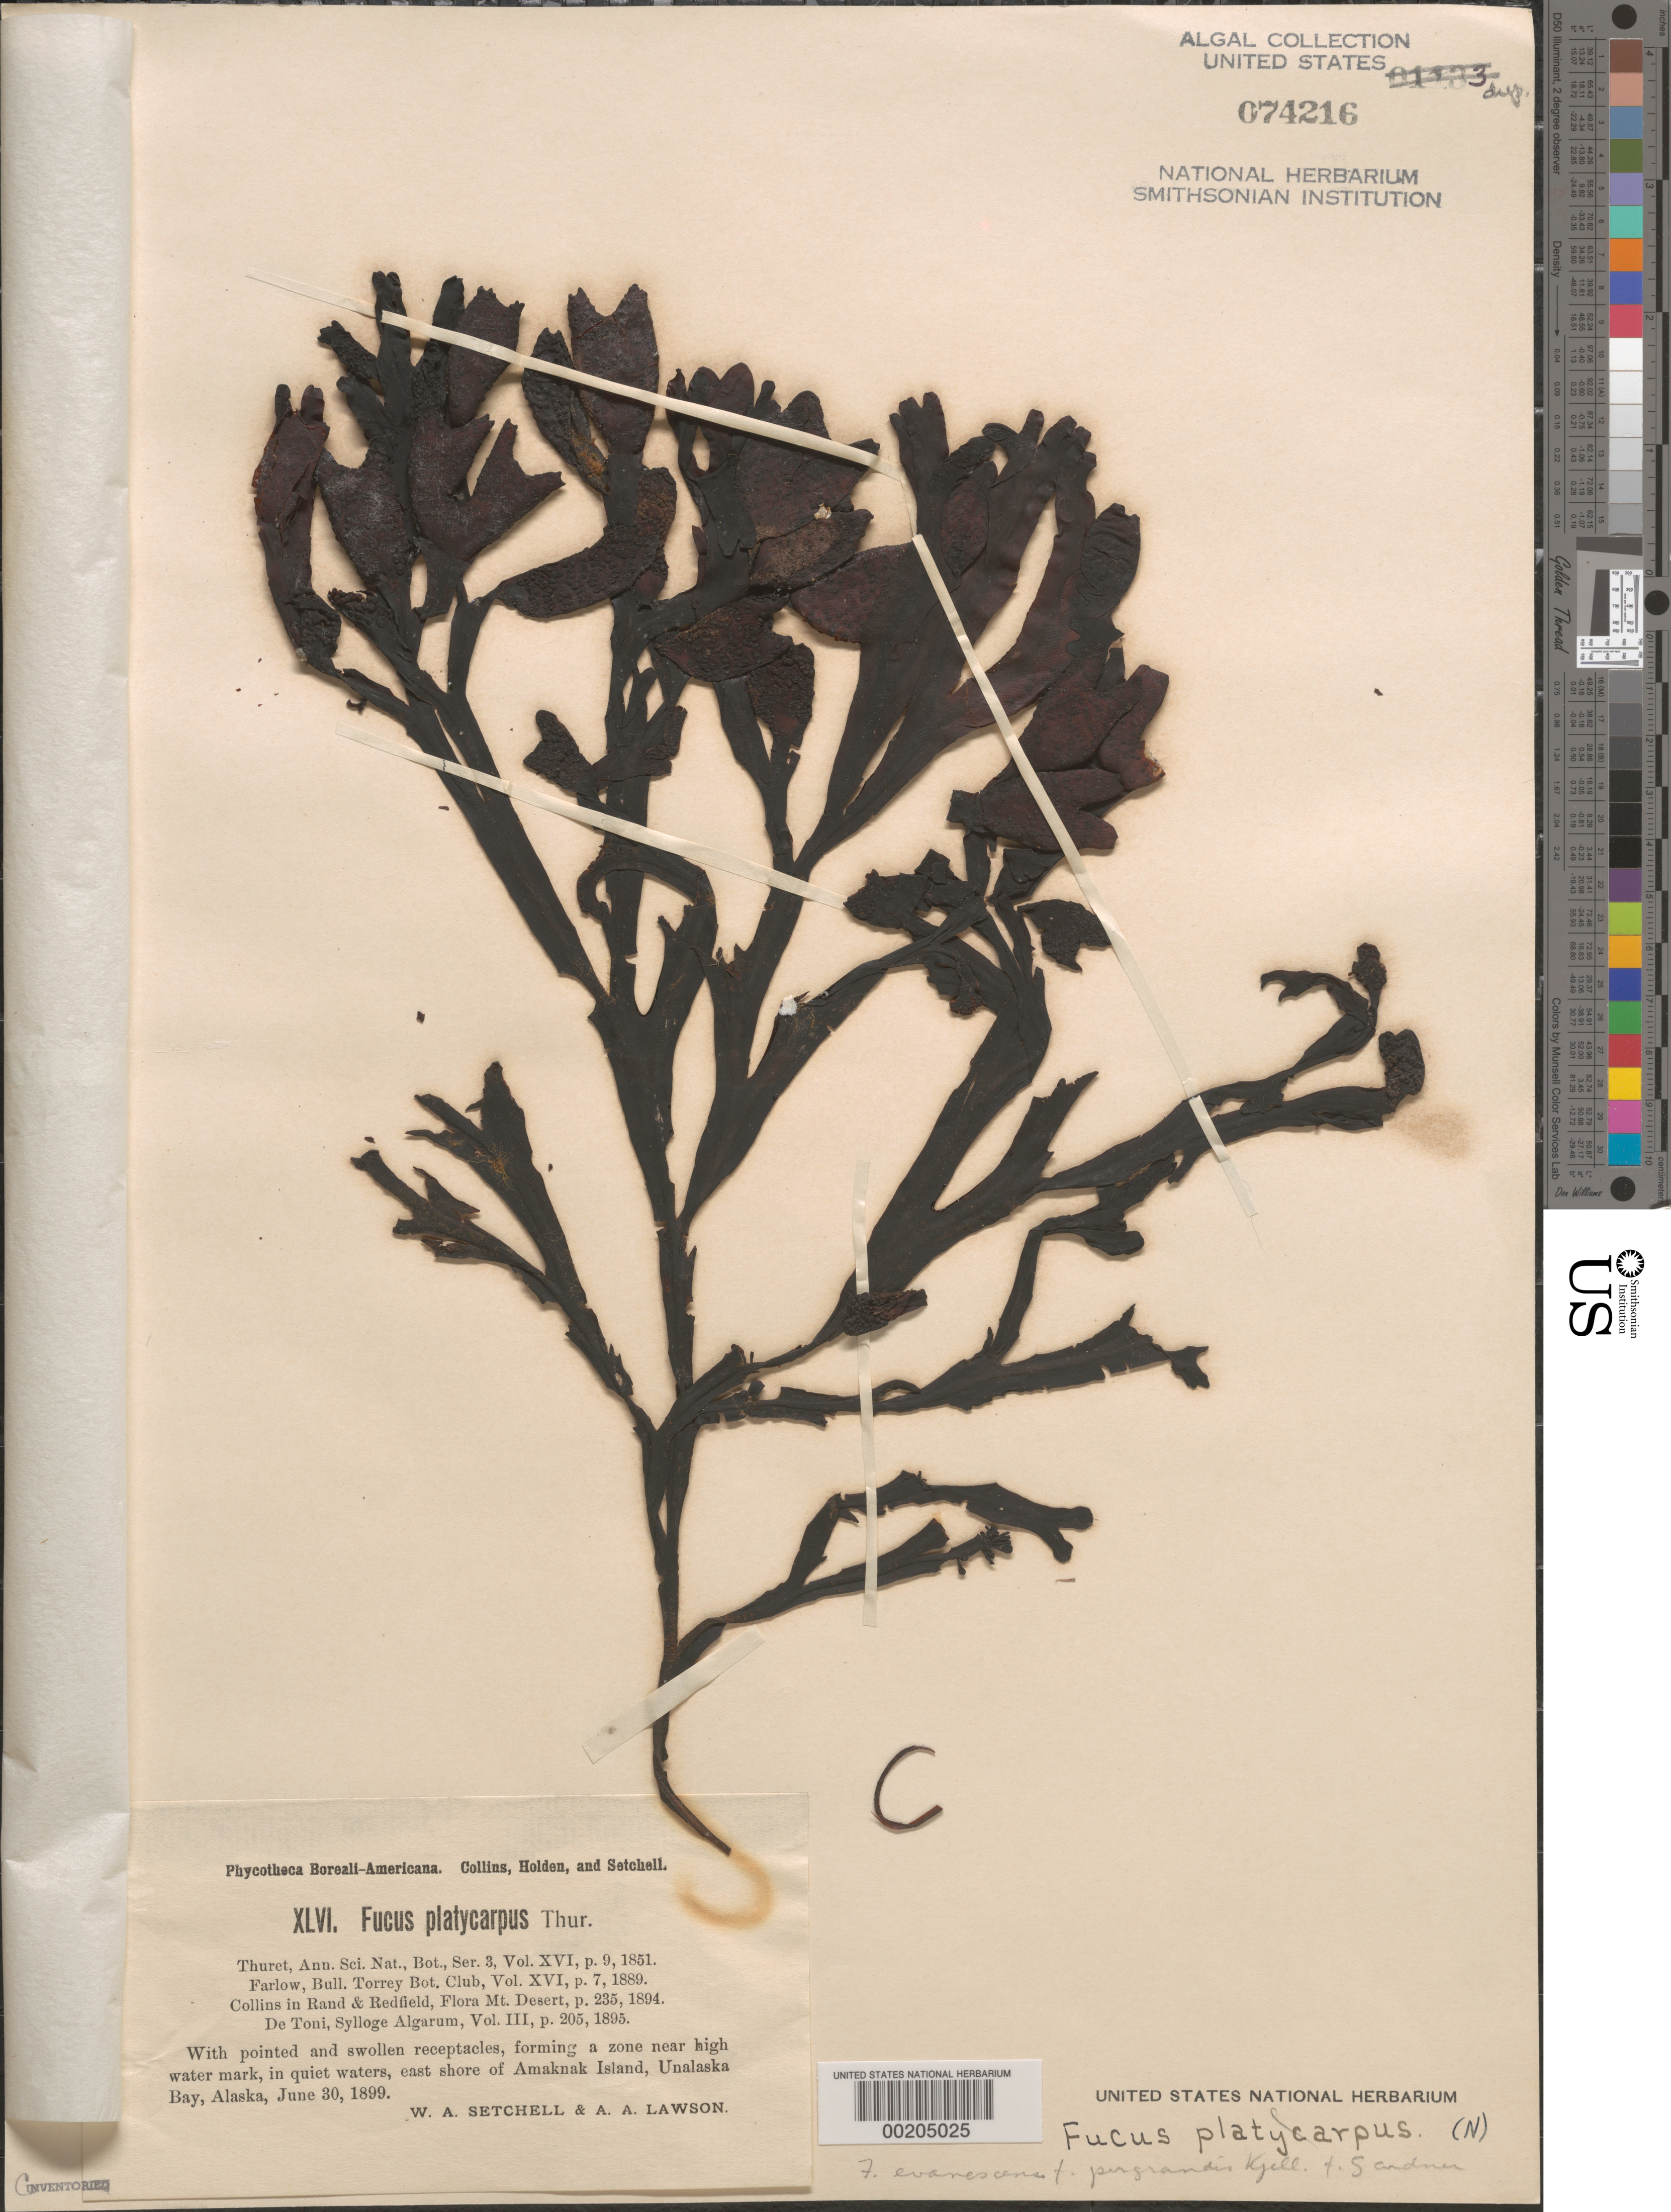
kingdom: Chromista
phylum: Ochrophyta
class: Phaeophyceae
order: Fucales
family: Fucaceae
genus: Fucus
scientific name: Fucus distichus subsp. evanescens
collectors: W. Setchell & A. A. Lawson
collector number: PB-A Xlvi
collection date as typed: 30 Jun 1899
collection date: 1899-06-30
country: United States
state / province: Alaska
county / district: Aleutian Islands Division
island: Unalaska Island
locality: Amaknak Island, Unalaska Bay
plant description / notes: Collins, Holden & Setchell, Phycotheca Boreali-Americana, as Fucus platycarpus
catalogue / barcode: US 74216